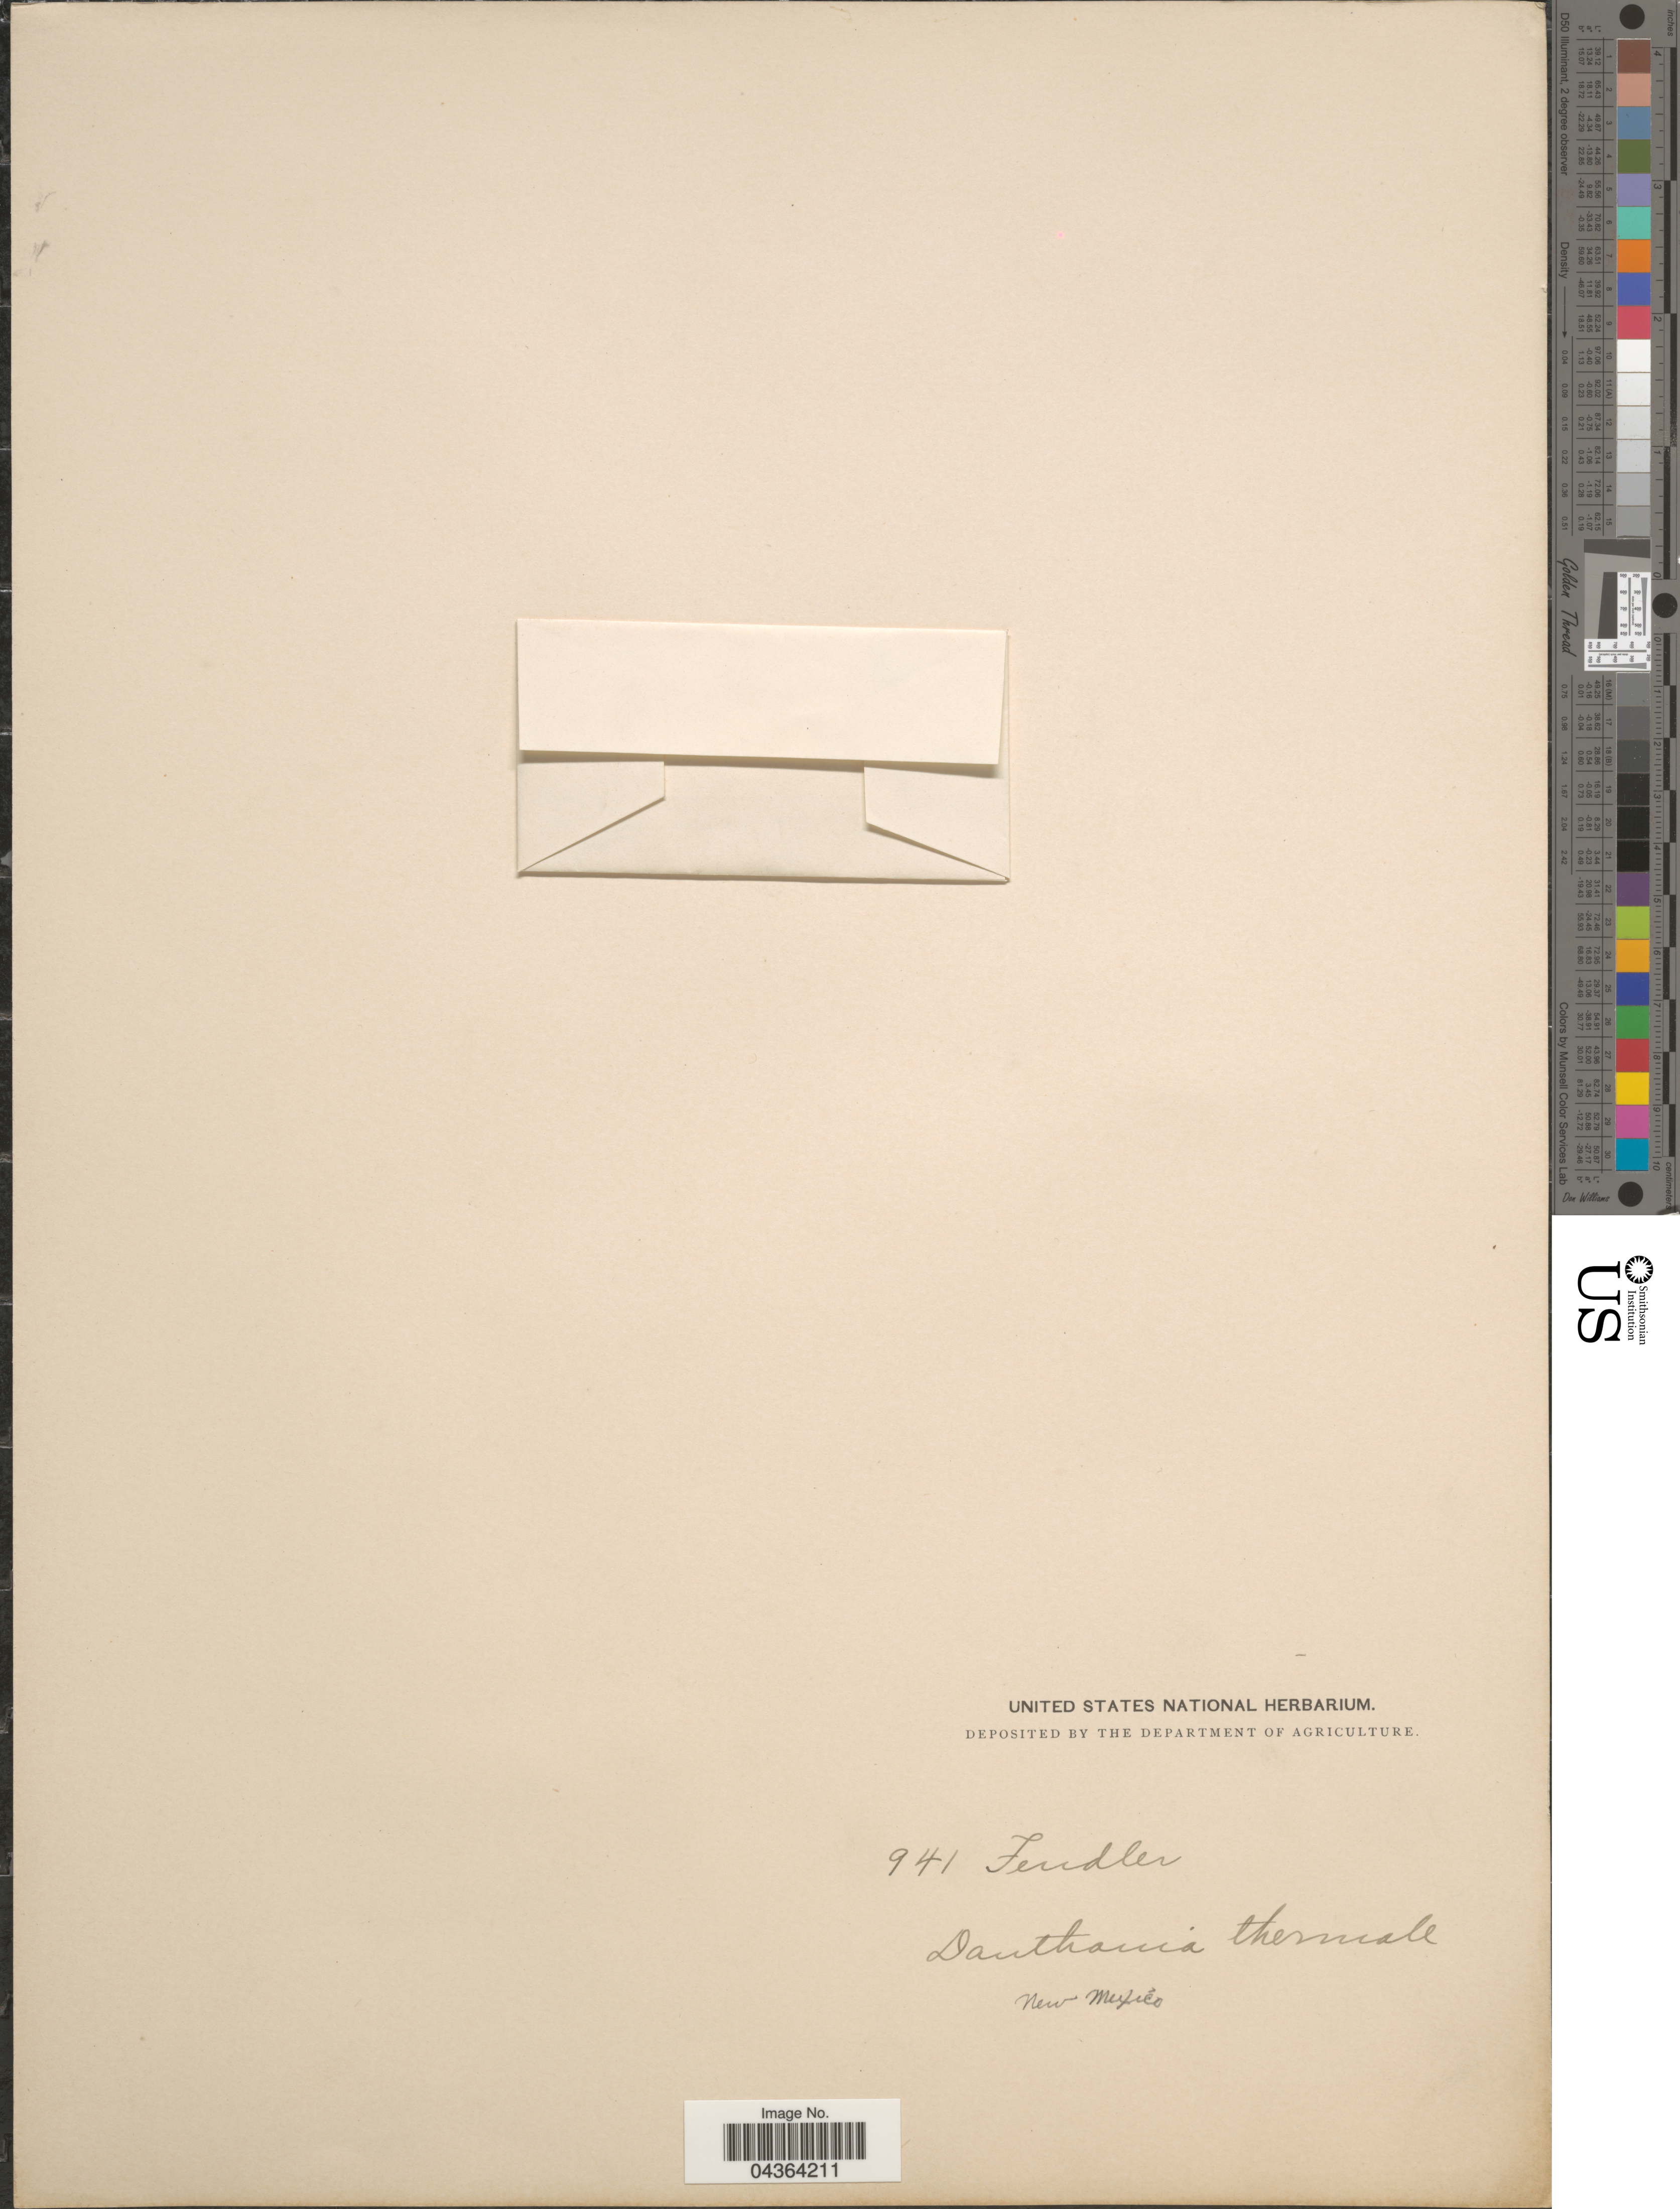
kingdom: Plantae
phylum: Tracheophyta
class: Liliopsida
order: Poales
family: Poaceae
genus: Danthonia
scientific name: Danthonia spicata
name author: (L.) P. Beauv. ex Roem. & Schult.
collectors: -. Fendler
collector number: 941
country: United States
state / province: New Mexico